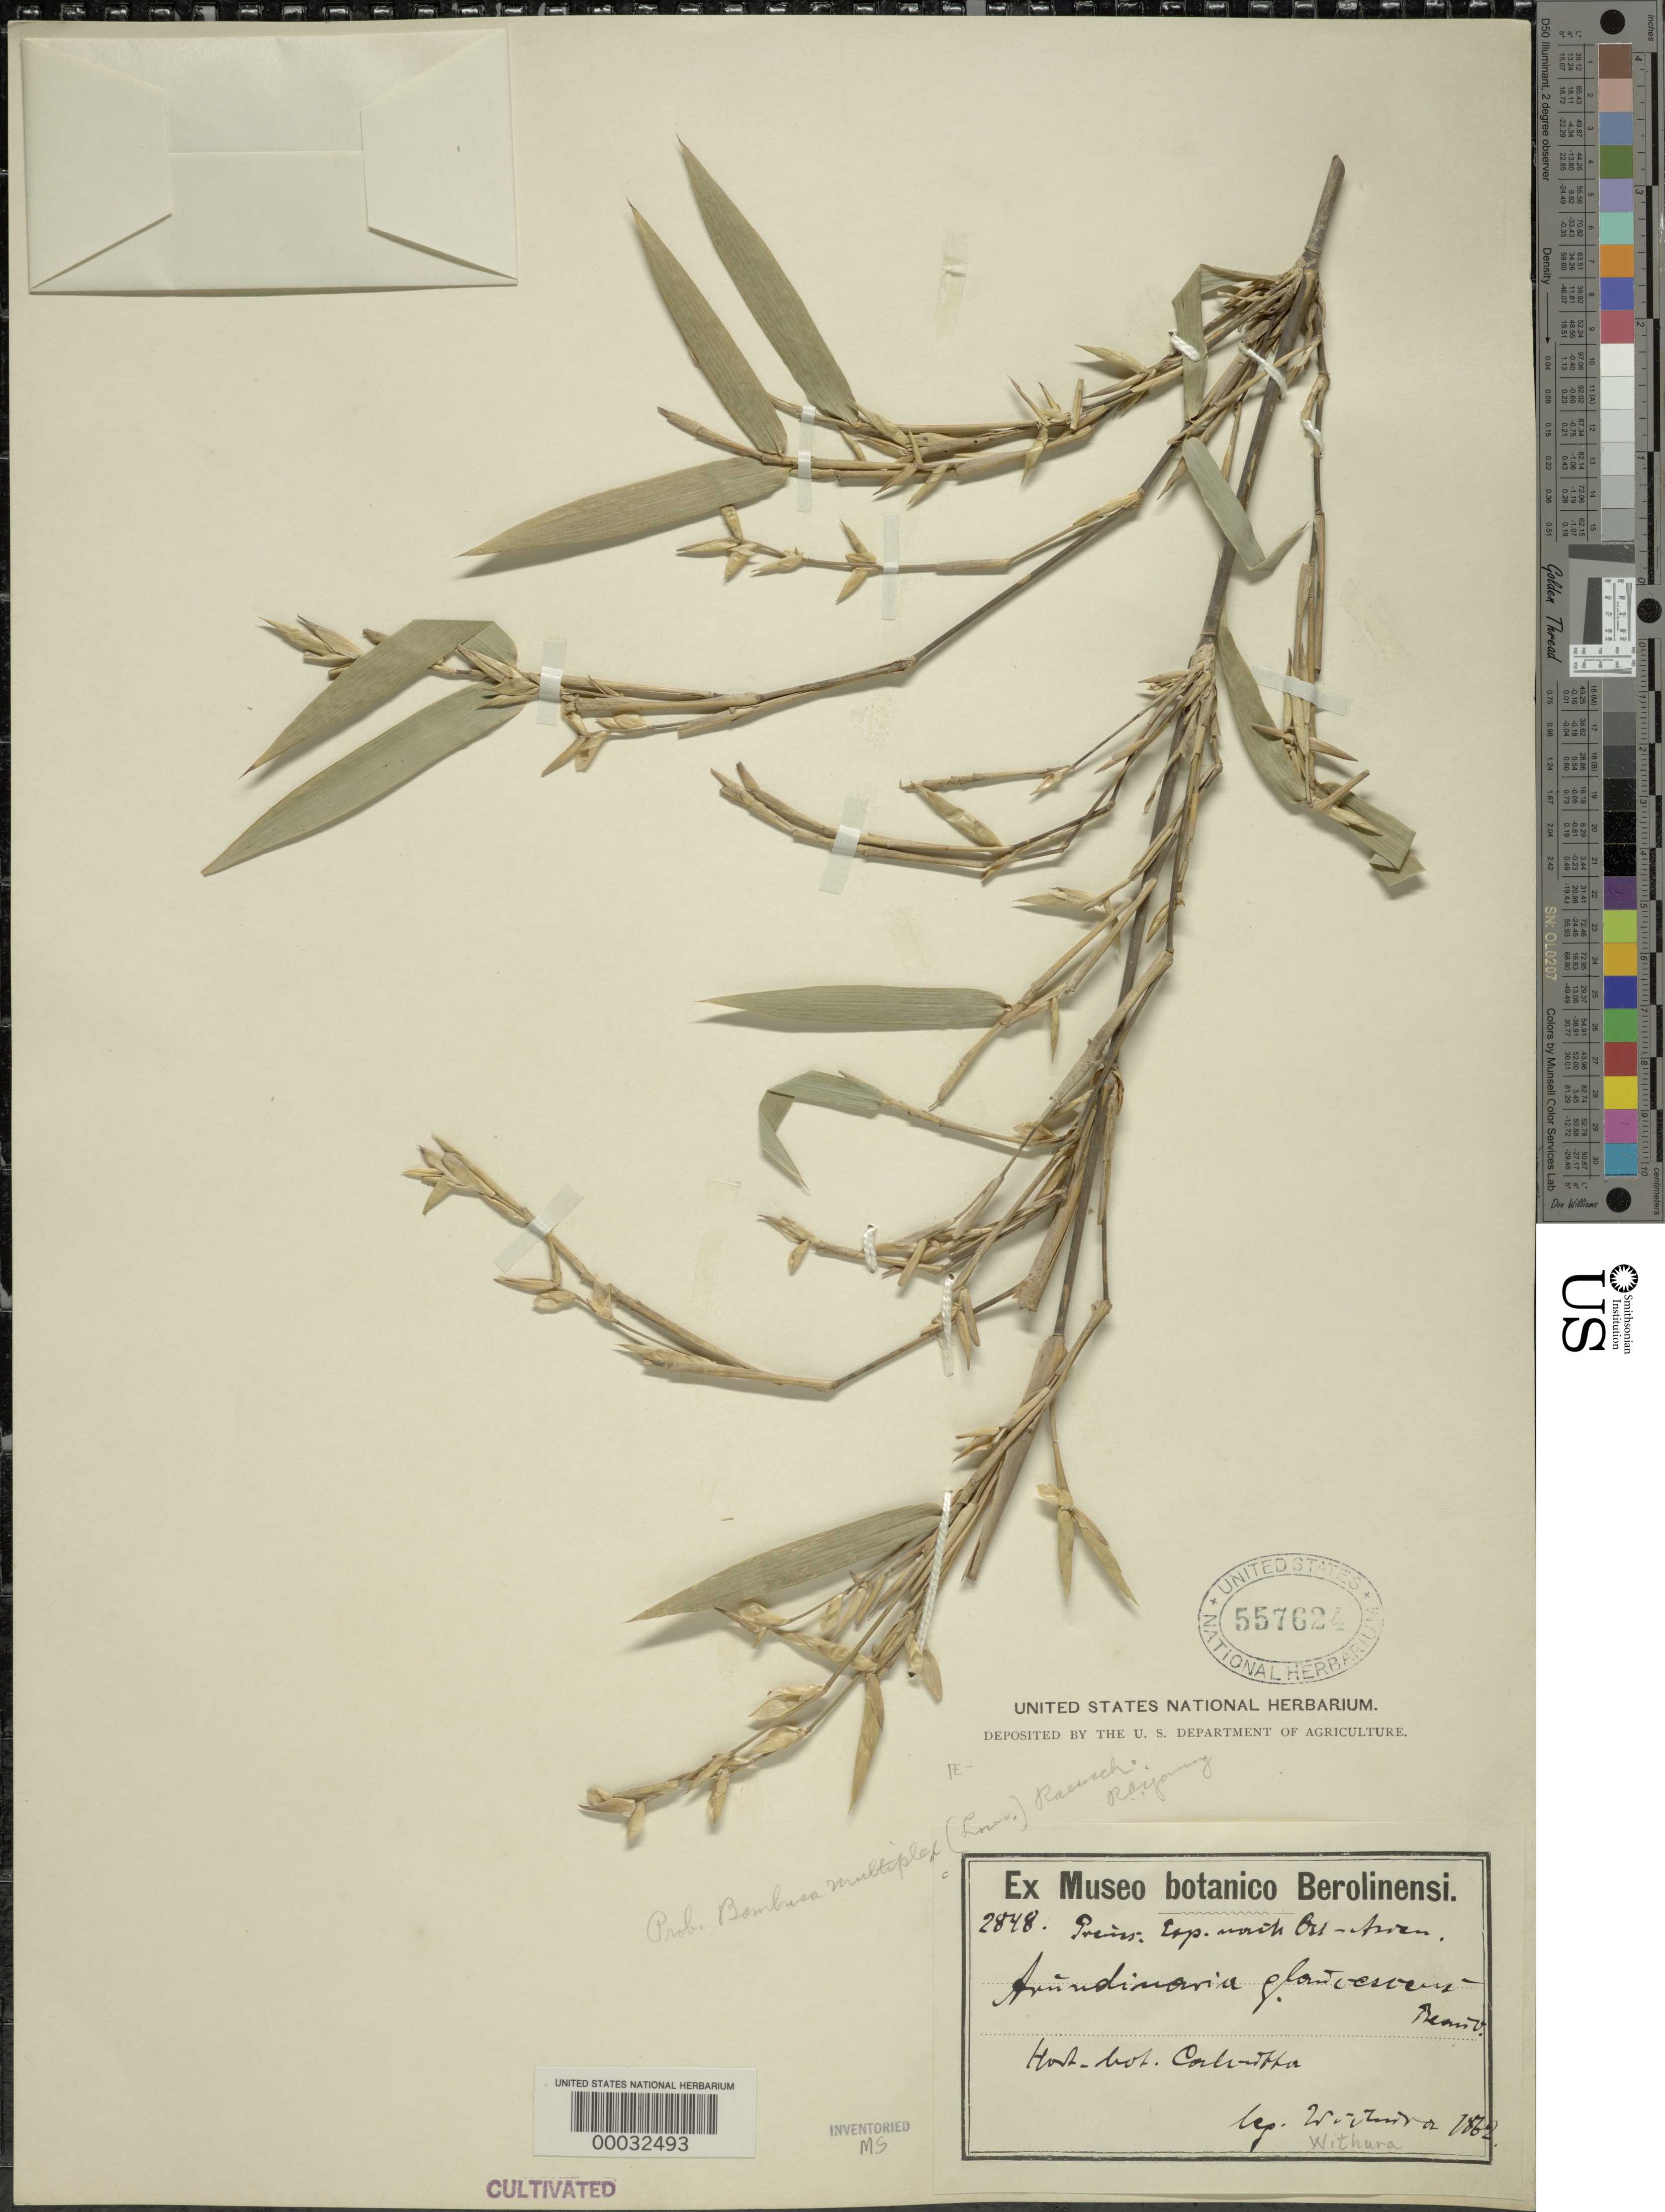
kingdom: Plantae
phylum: Tracheophyta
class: Liliopsida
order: Poales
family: Poaceae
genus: Bambusa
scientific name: Bambusa multiplex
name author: (Lour.) Raeusch. ex Schult. & Schult. f.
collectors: Withura, --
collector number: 2848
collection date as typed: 1862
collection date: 1862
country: India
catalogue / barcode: US 557624